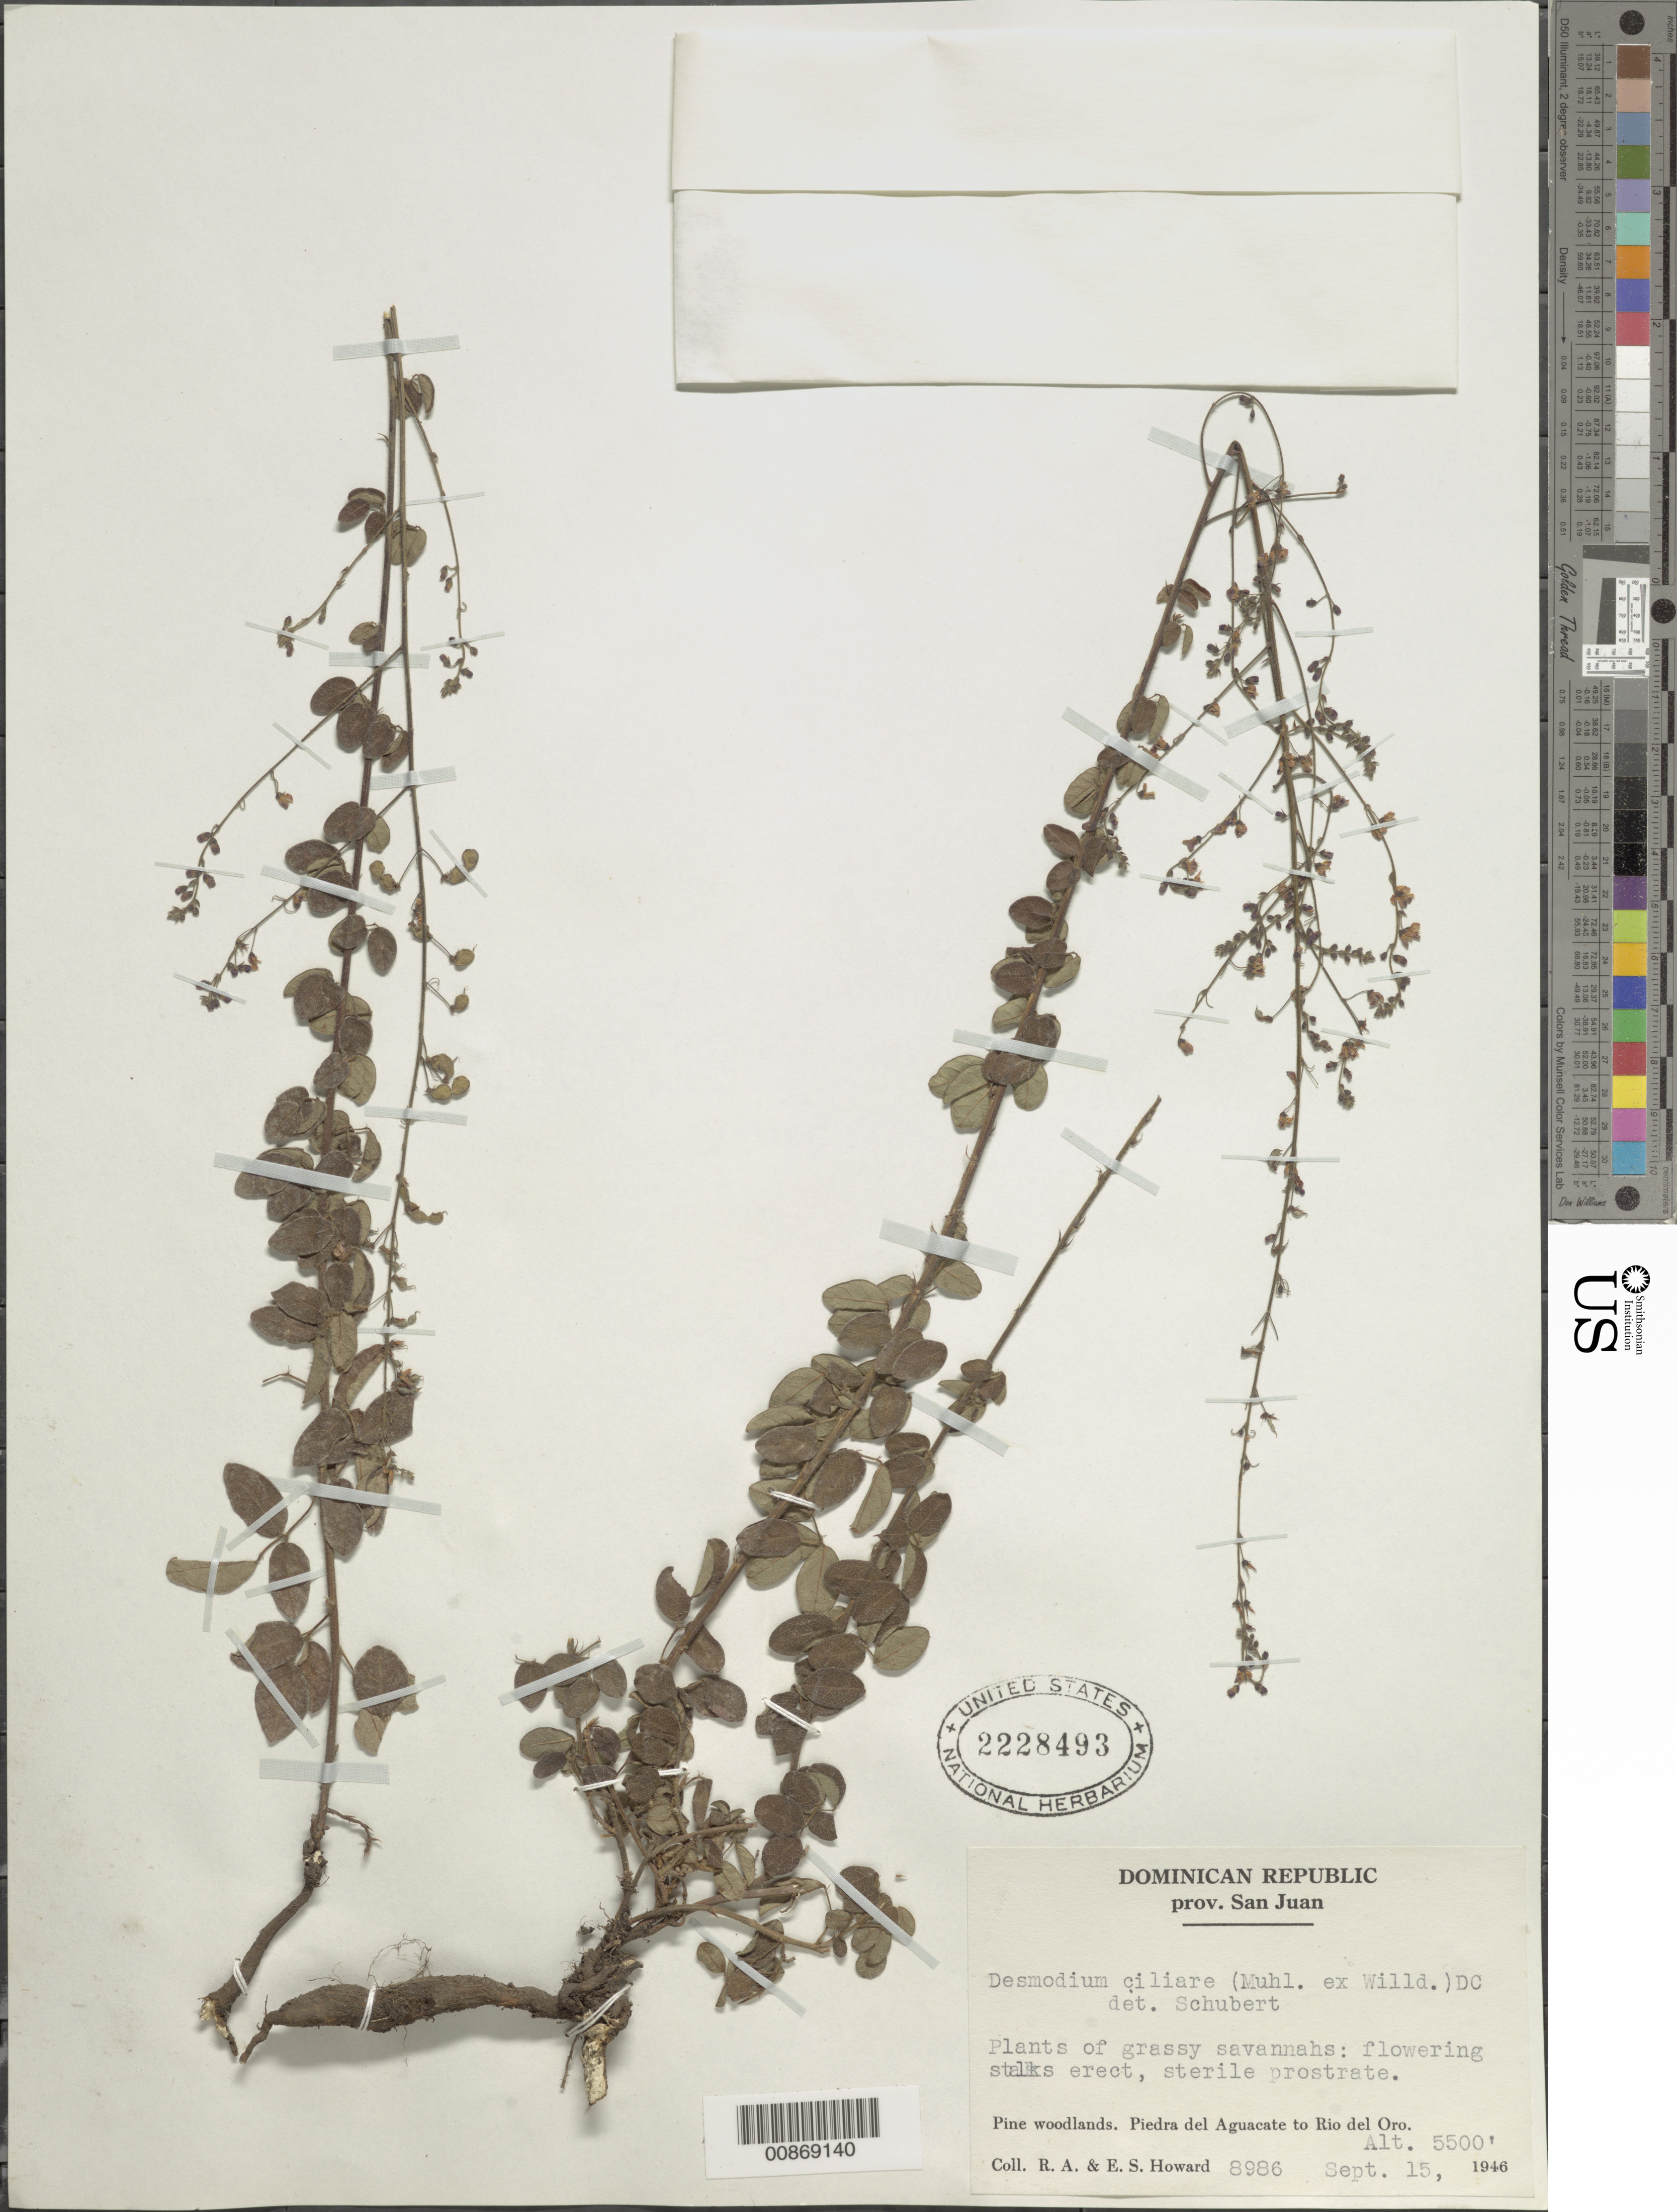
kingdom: Plantae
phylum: Tracheophyta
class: Magnoliopsida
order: Fabales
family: Fabaceae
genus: Desmodium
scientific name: Desmodium ciliare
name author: (Muhl. ex Willd.) DC.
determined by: Schubert, Bernice G.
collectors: R. A. Howard & E. S. Howard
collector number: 8986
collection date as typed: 15 Sep 1946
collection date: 1946-09-15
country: Dominican Republic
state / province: San Juan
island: Hispaniola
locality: Piedra del Aguacate to Río del Oro.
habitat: Plants of grassy savannahs. Pine woodlands.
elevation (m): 1676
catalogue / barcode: US 2228493